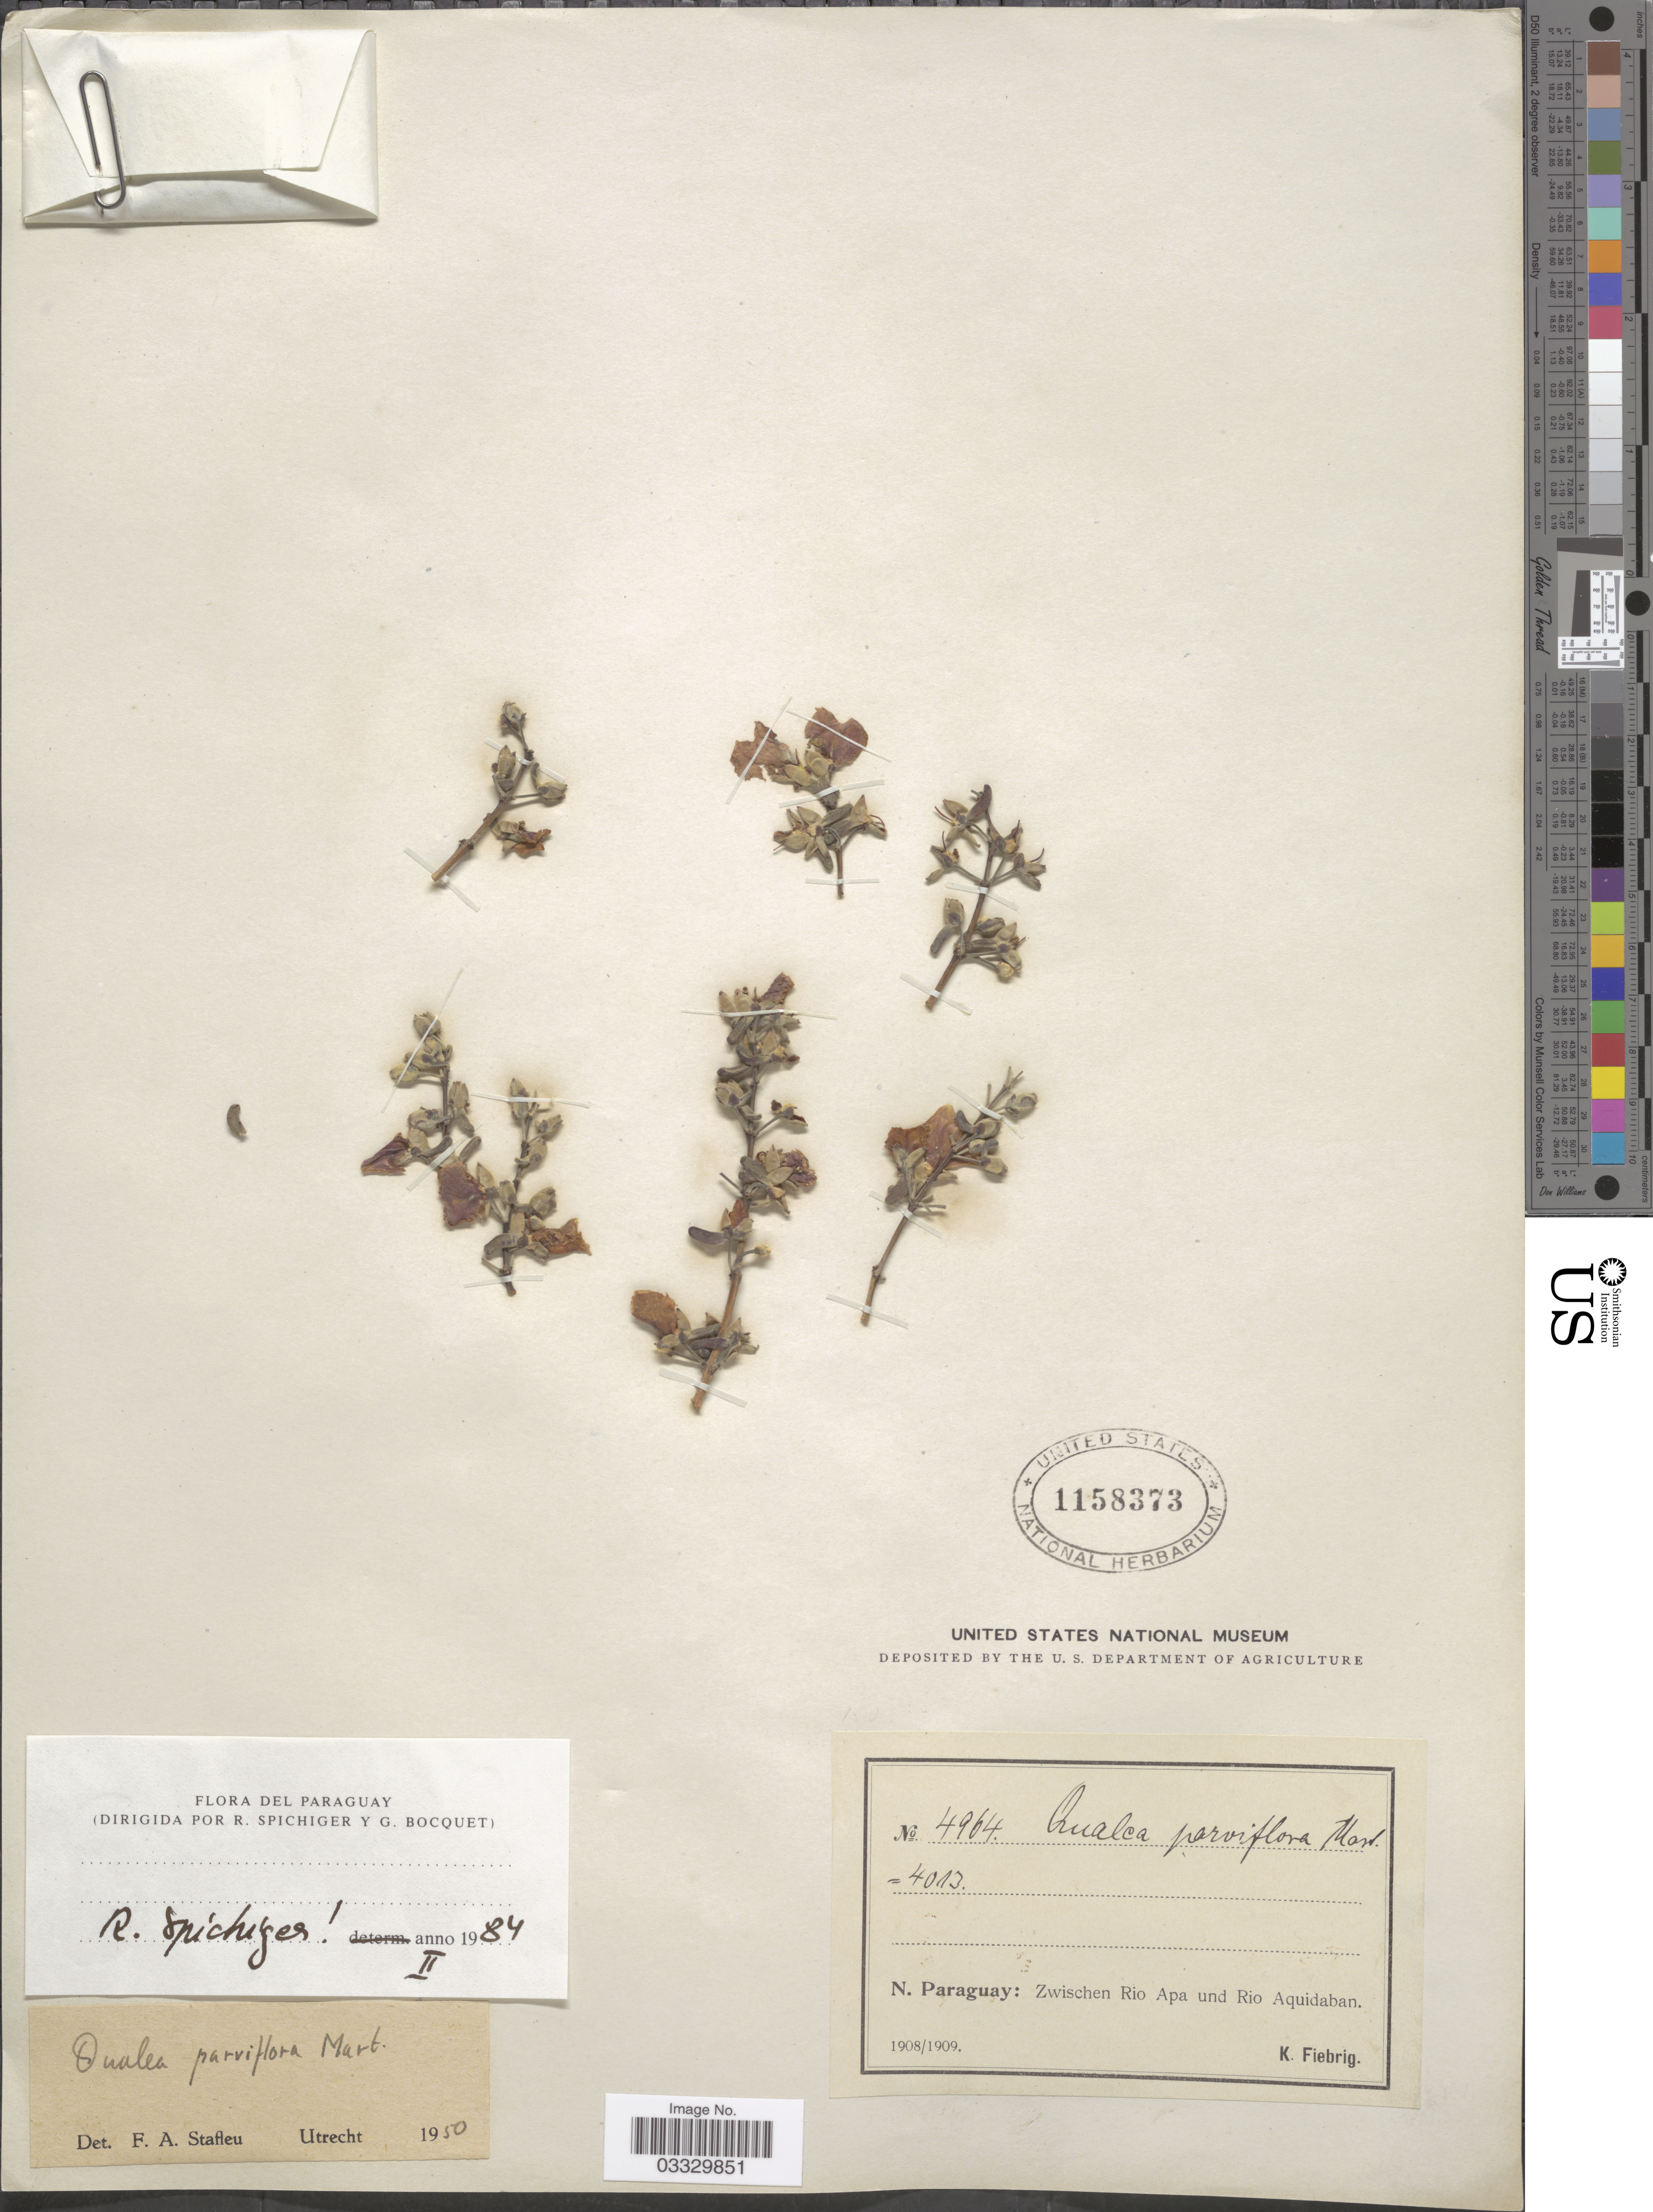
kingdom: Plantae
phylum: Tracheophyta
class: Magnoliopsida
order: Myrtales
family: Vochysiaceae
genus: Qualea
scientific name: Qualea parviflora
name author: Mart.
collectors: K. Fiebrig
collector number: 4964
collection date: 1908/1909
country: Paraguay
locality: N. Paraguay: Zwischen Rio Apa und Rio Aquidaban.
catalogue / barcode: US 1158373